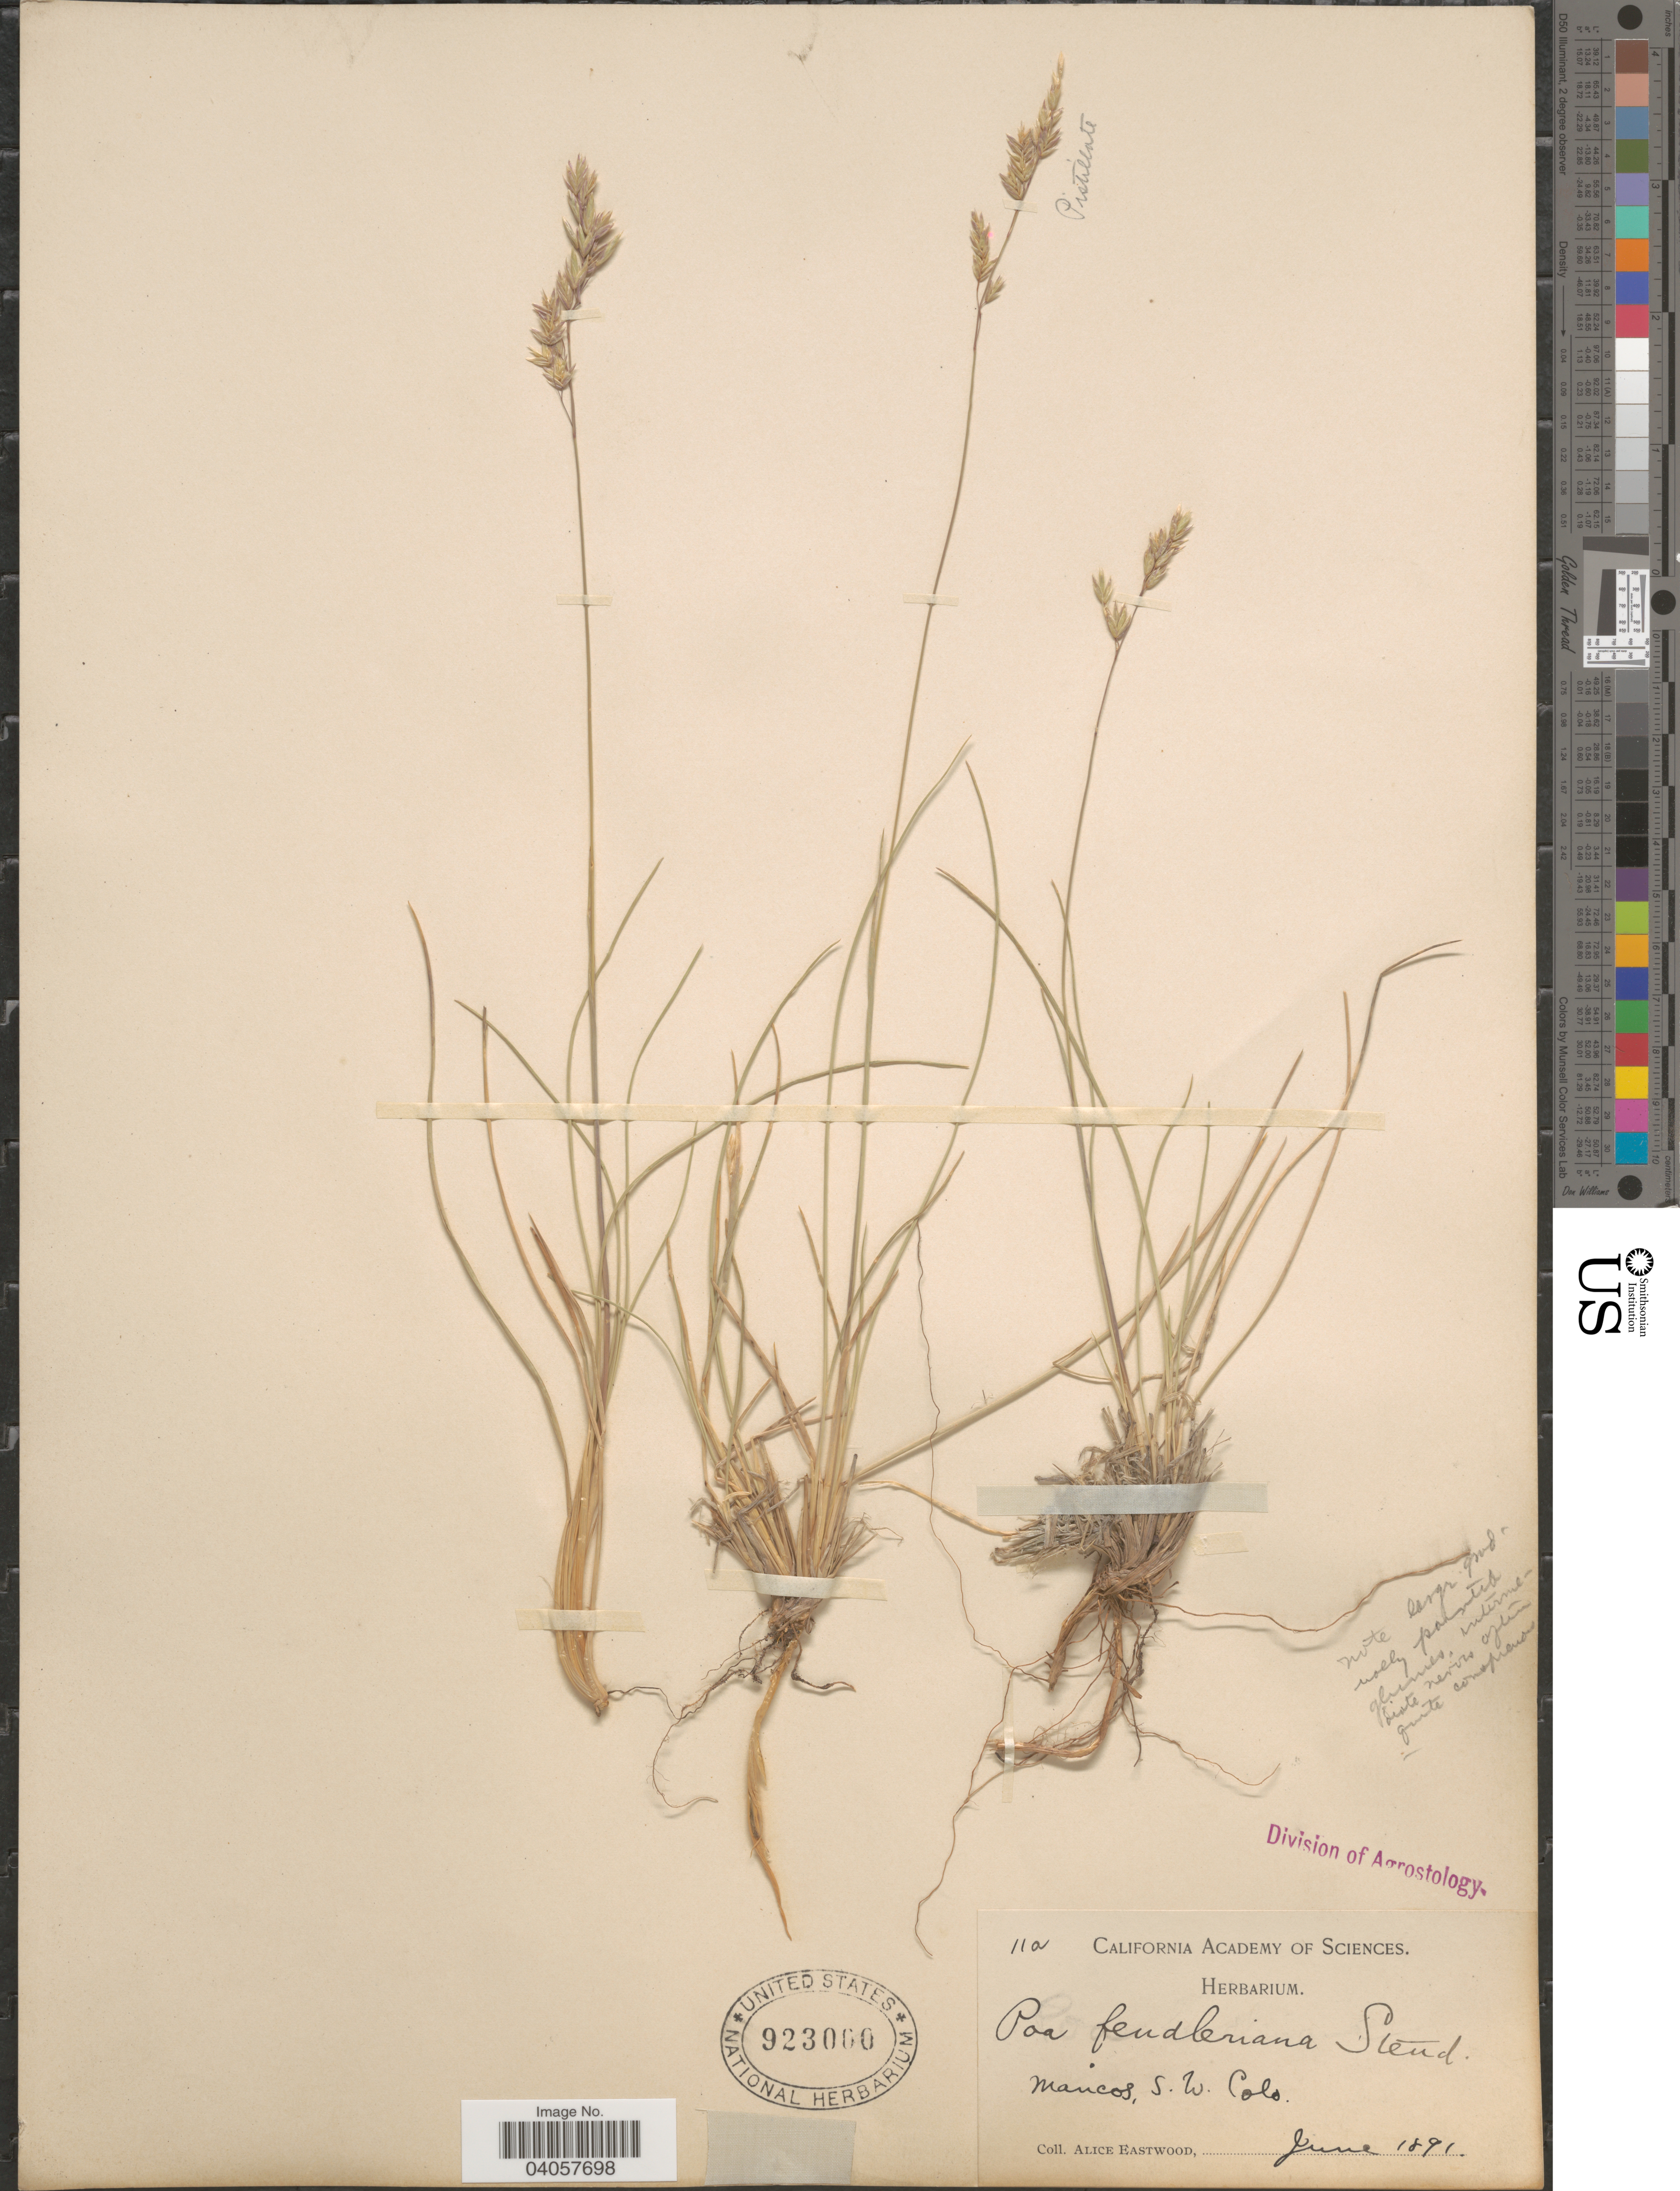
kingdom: Plantae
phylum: Tracheophyta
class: Liliopsida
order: Poales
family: Poaceae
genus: Poa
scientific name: Poa fendleriana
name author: (Steud.) Vasey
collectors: A. Eastwood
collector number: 11a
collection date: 1891-06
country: United States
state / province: Colorado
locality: Mancos, S.W. Colo.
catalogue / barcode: US 923000